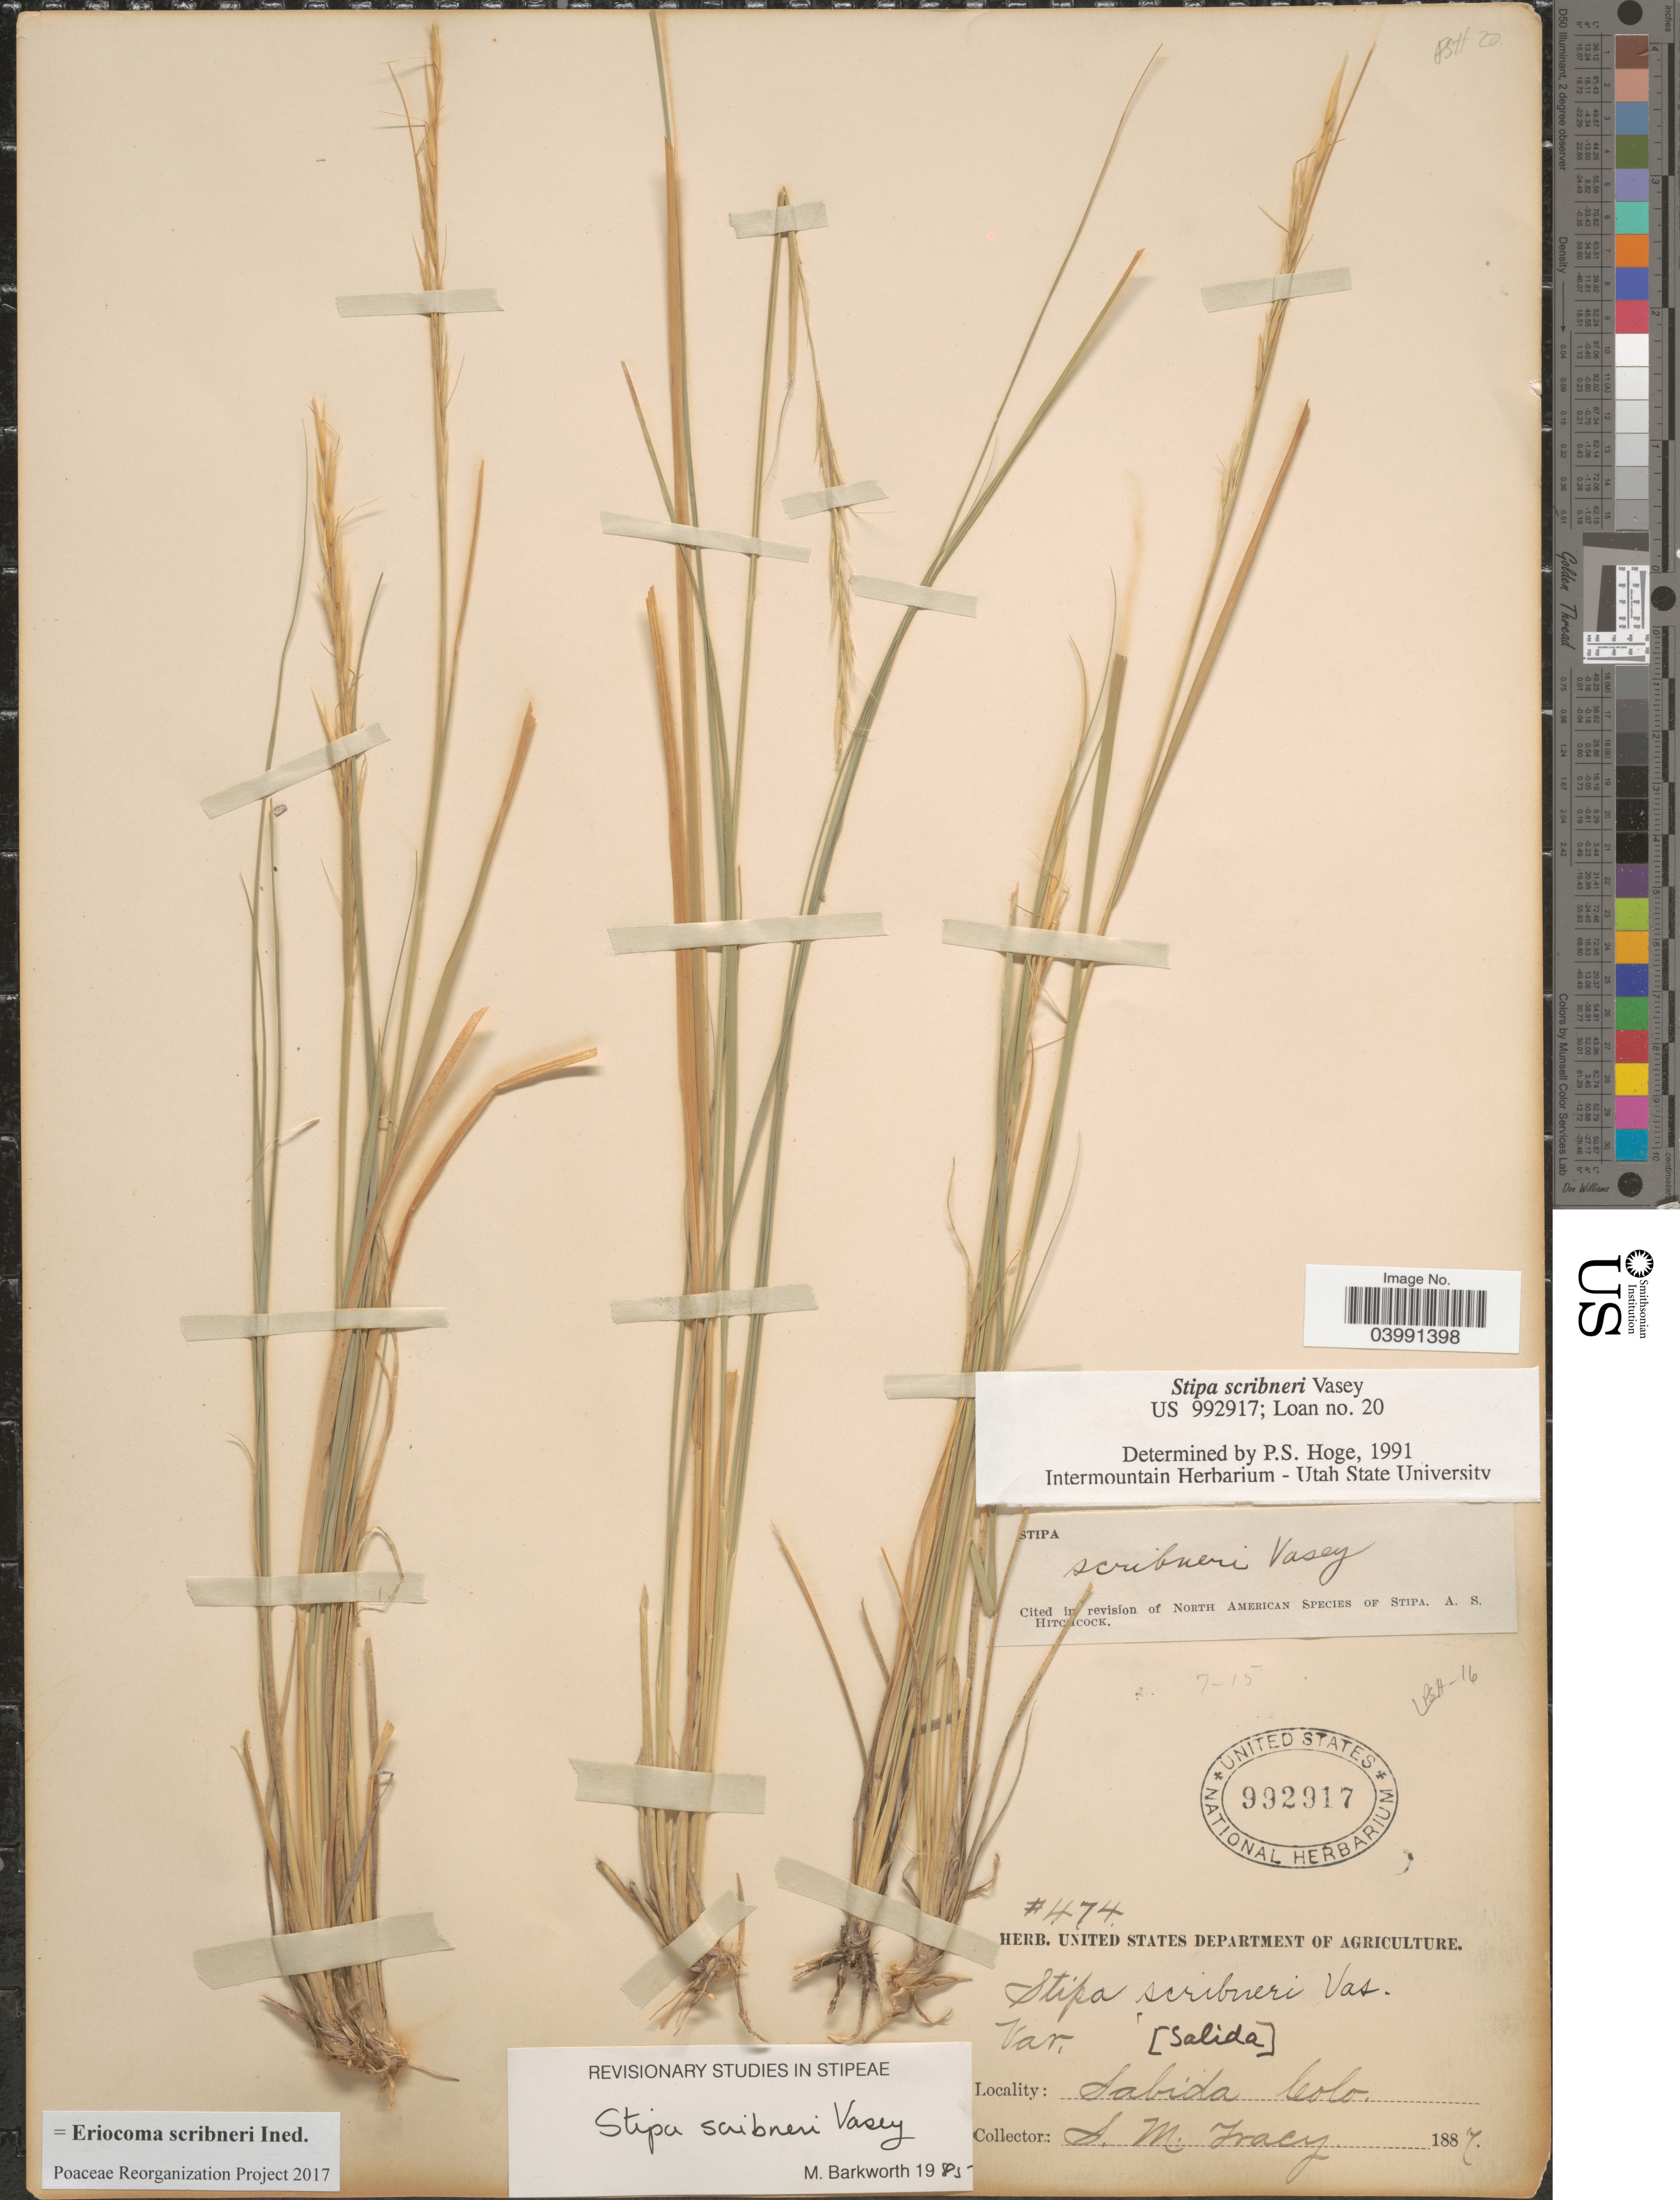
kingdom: Plantae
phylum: Tracheophyta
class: Liliopsida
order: Poales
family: Poaceae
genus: Eriocoma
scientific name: Eriocoma scribneri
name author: (Vasey) Romasch.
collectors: S. M. Tracy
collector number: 474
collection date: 1887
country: United States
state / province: Colorado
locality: Salida.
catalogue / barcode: US 992917